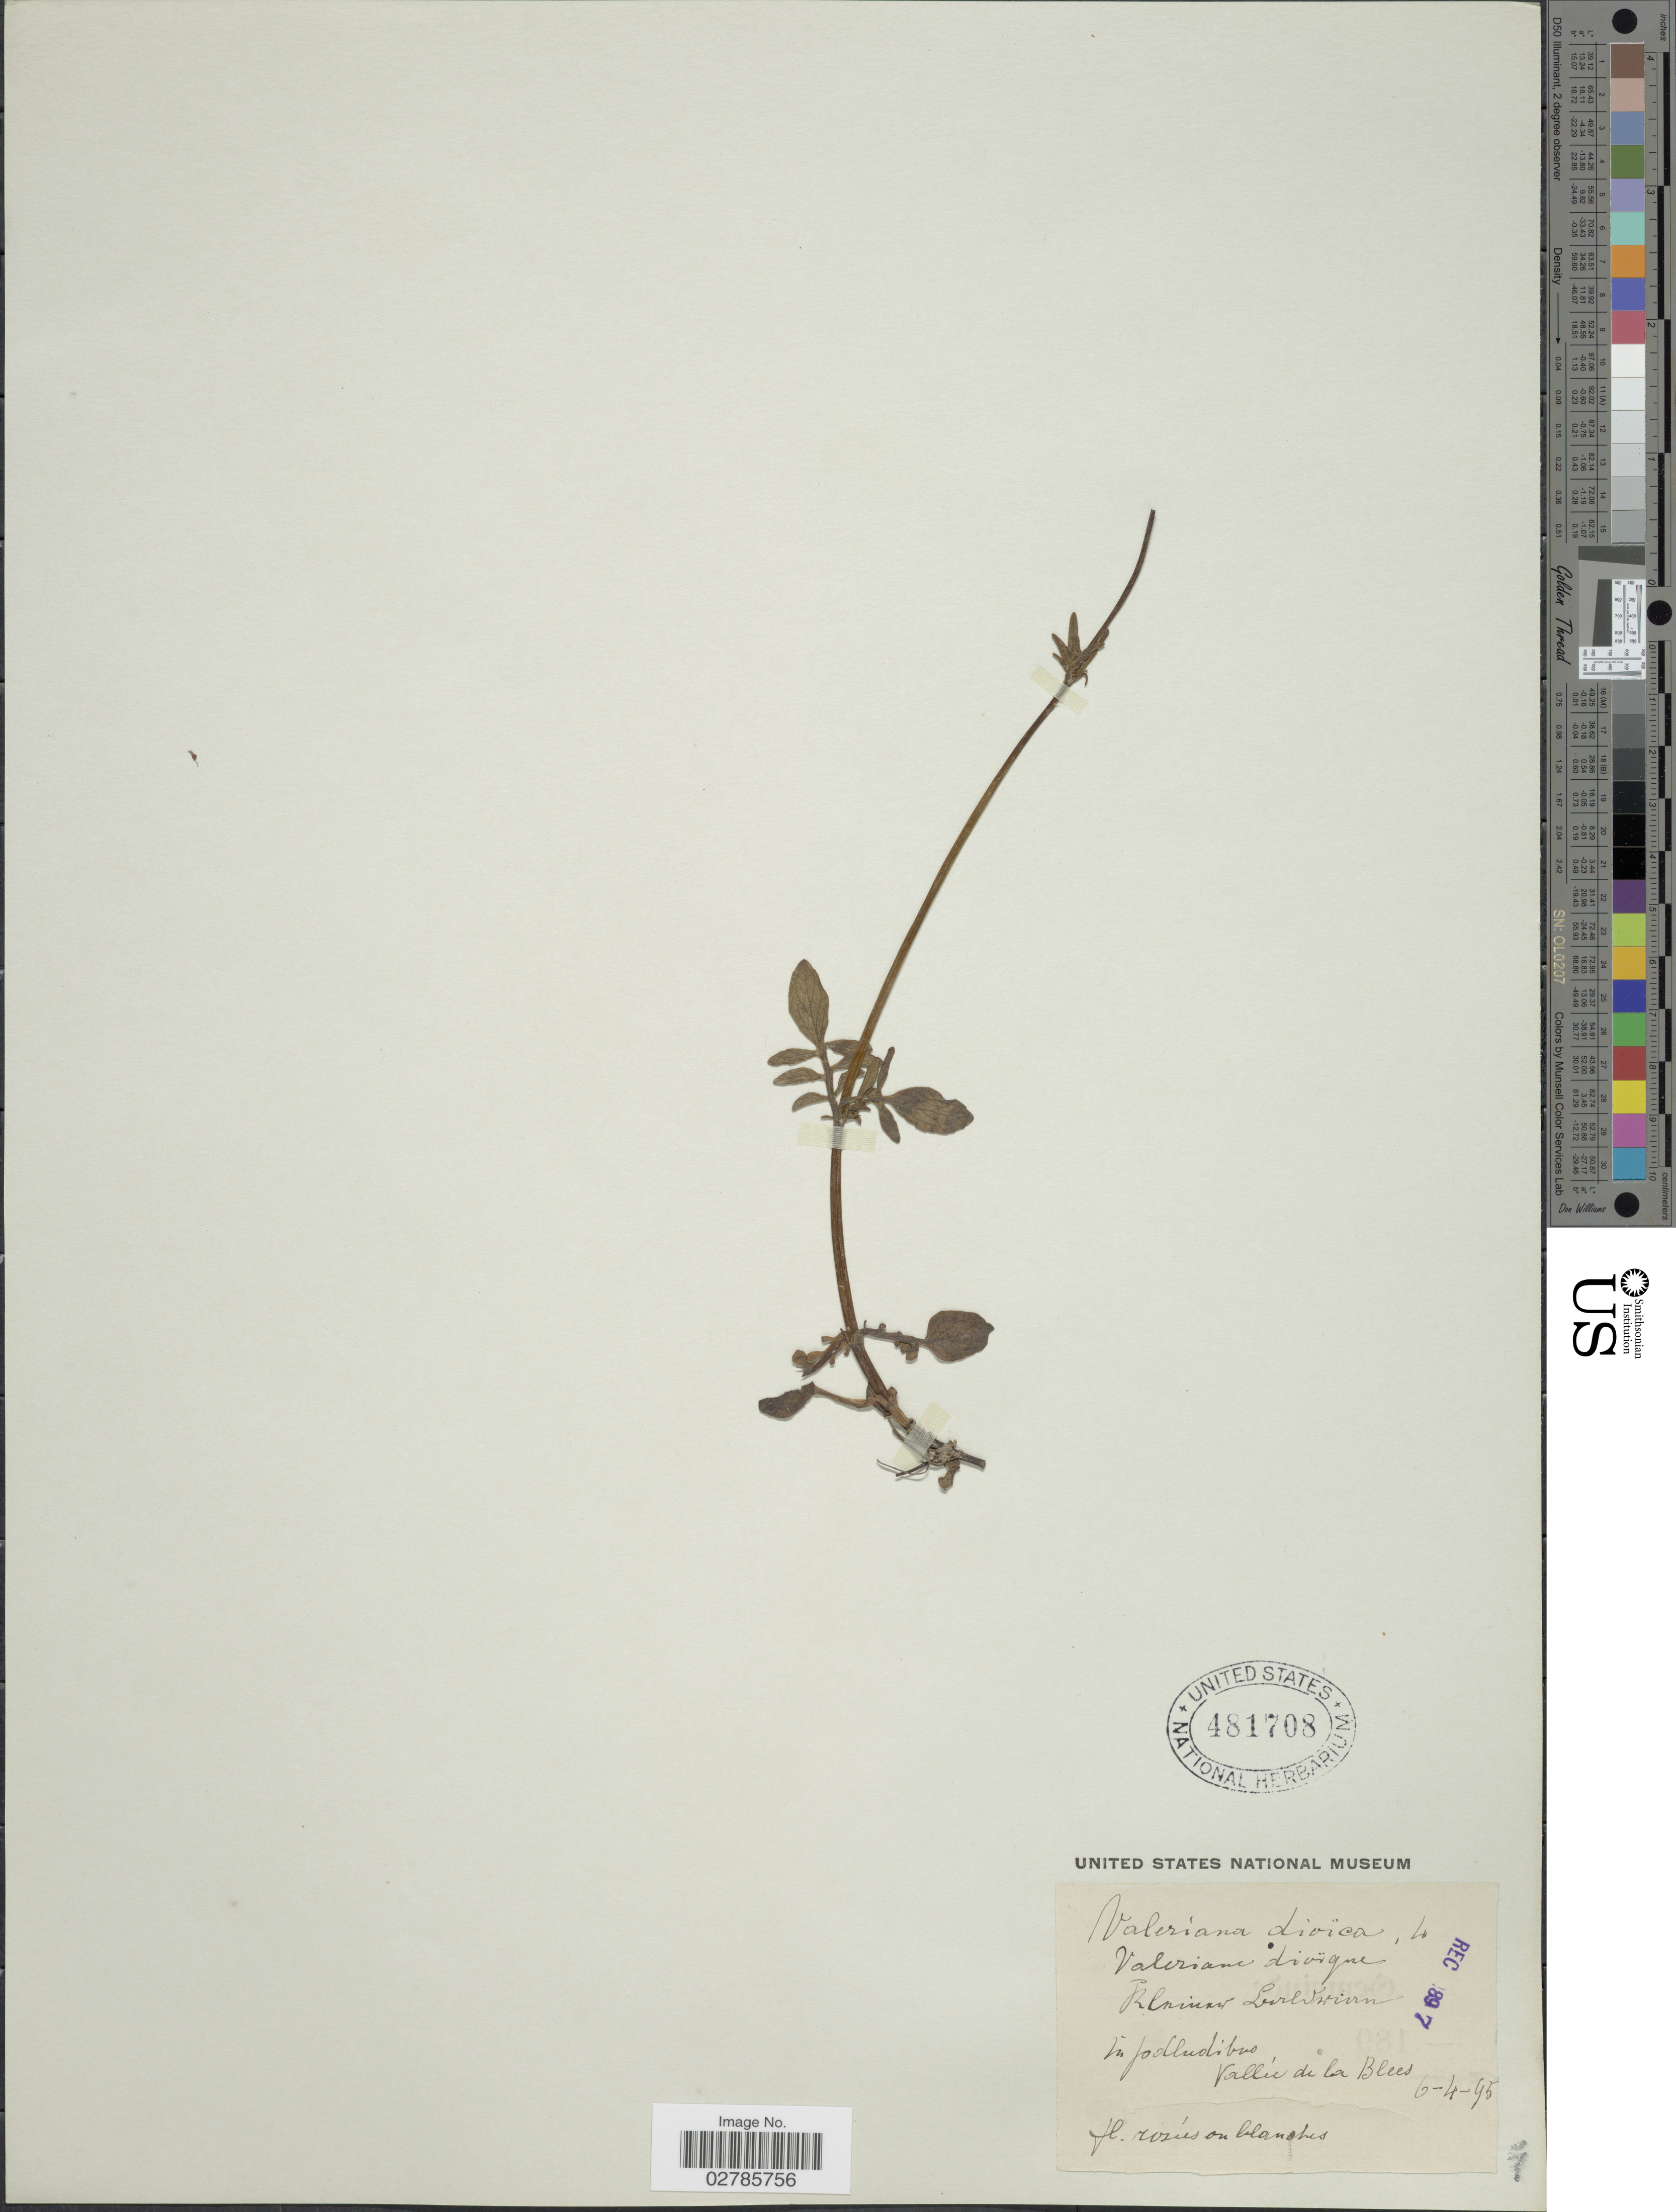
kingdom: Plantae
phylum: Tracheophyta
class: Magnoliopsida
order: Dipsacales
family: Caprifoliaceae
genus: Valeriana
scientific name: Valeriana dioica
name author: L.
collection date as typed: Transcribed d/m/y: 6/4/95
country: France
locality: In palludibus vallée de la Blees.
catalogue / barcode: US 481708